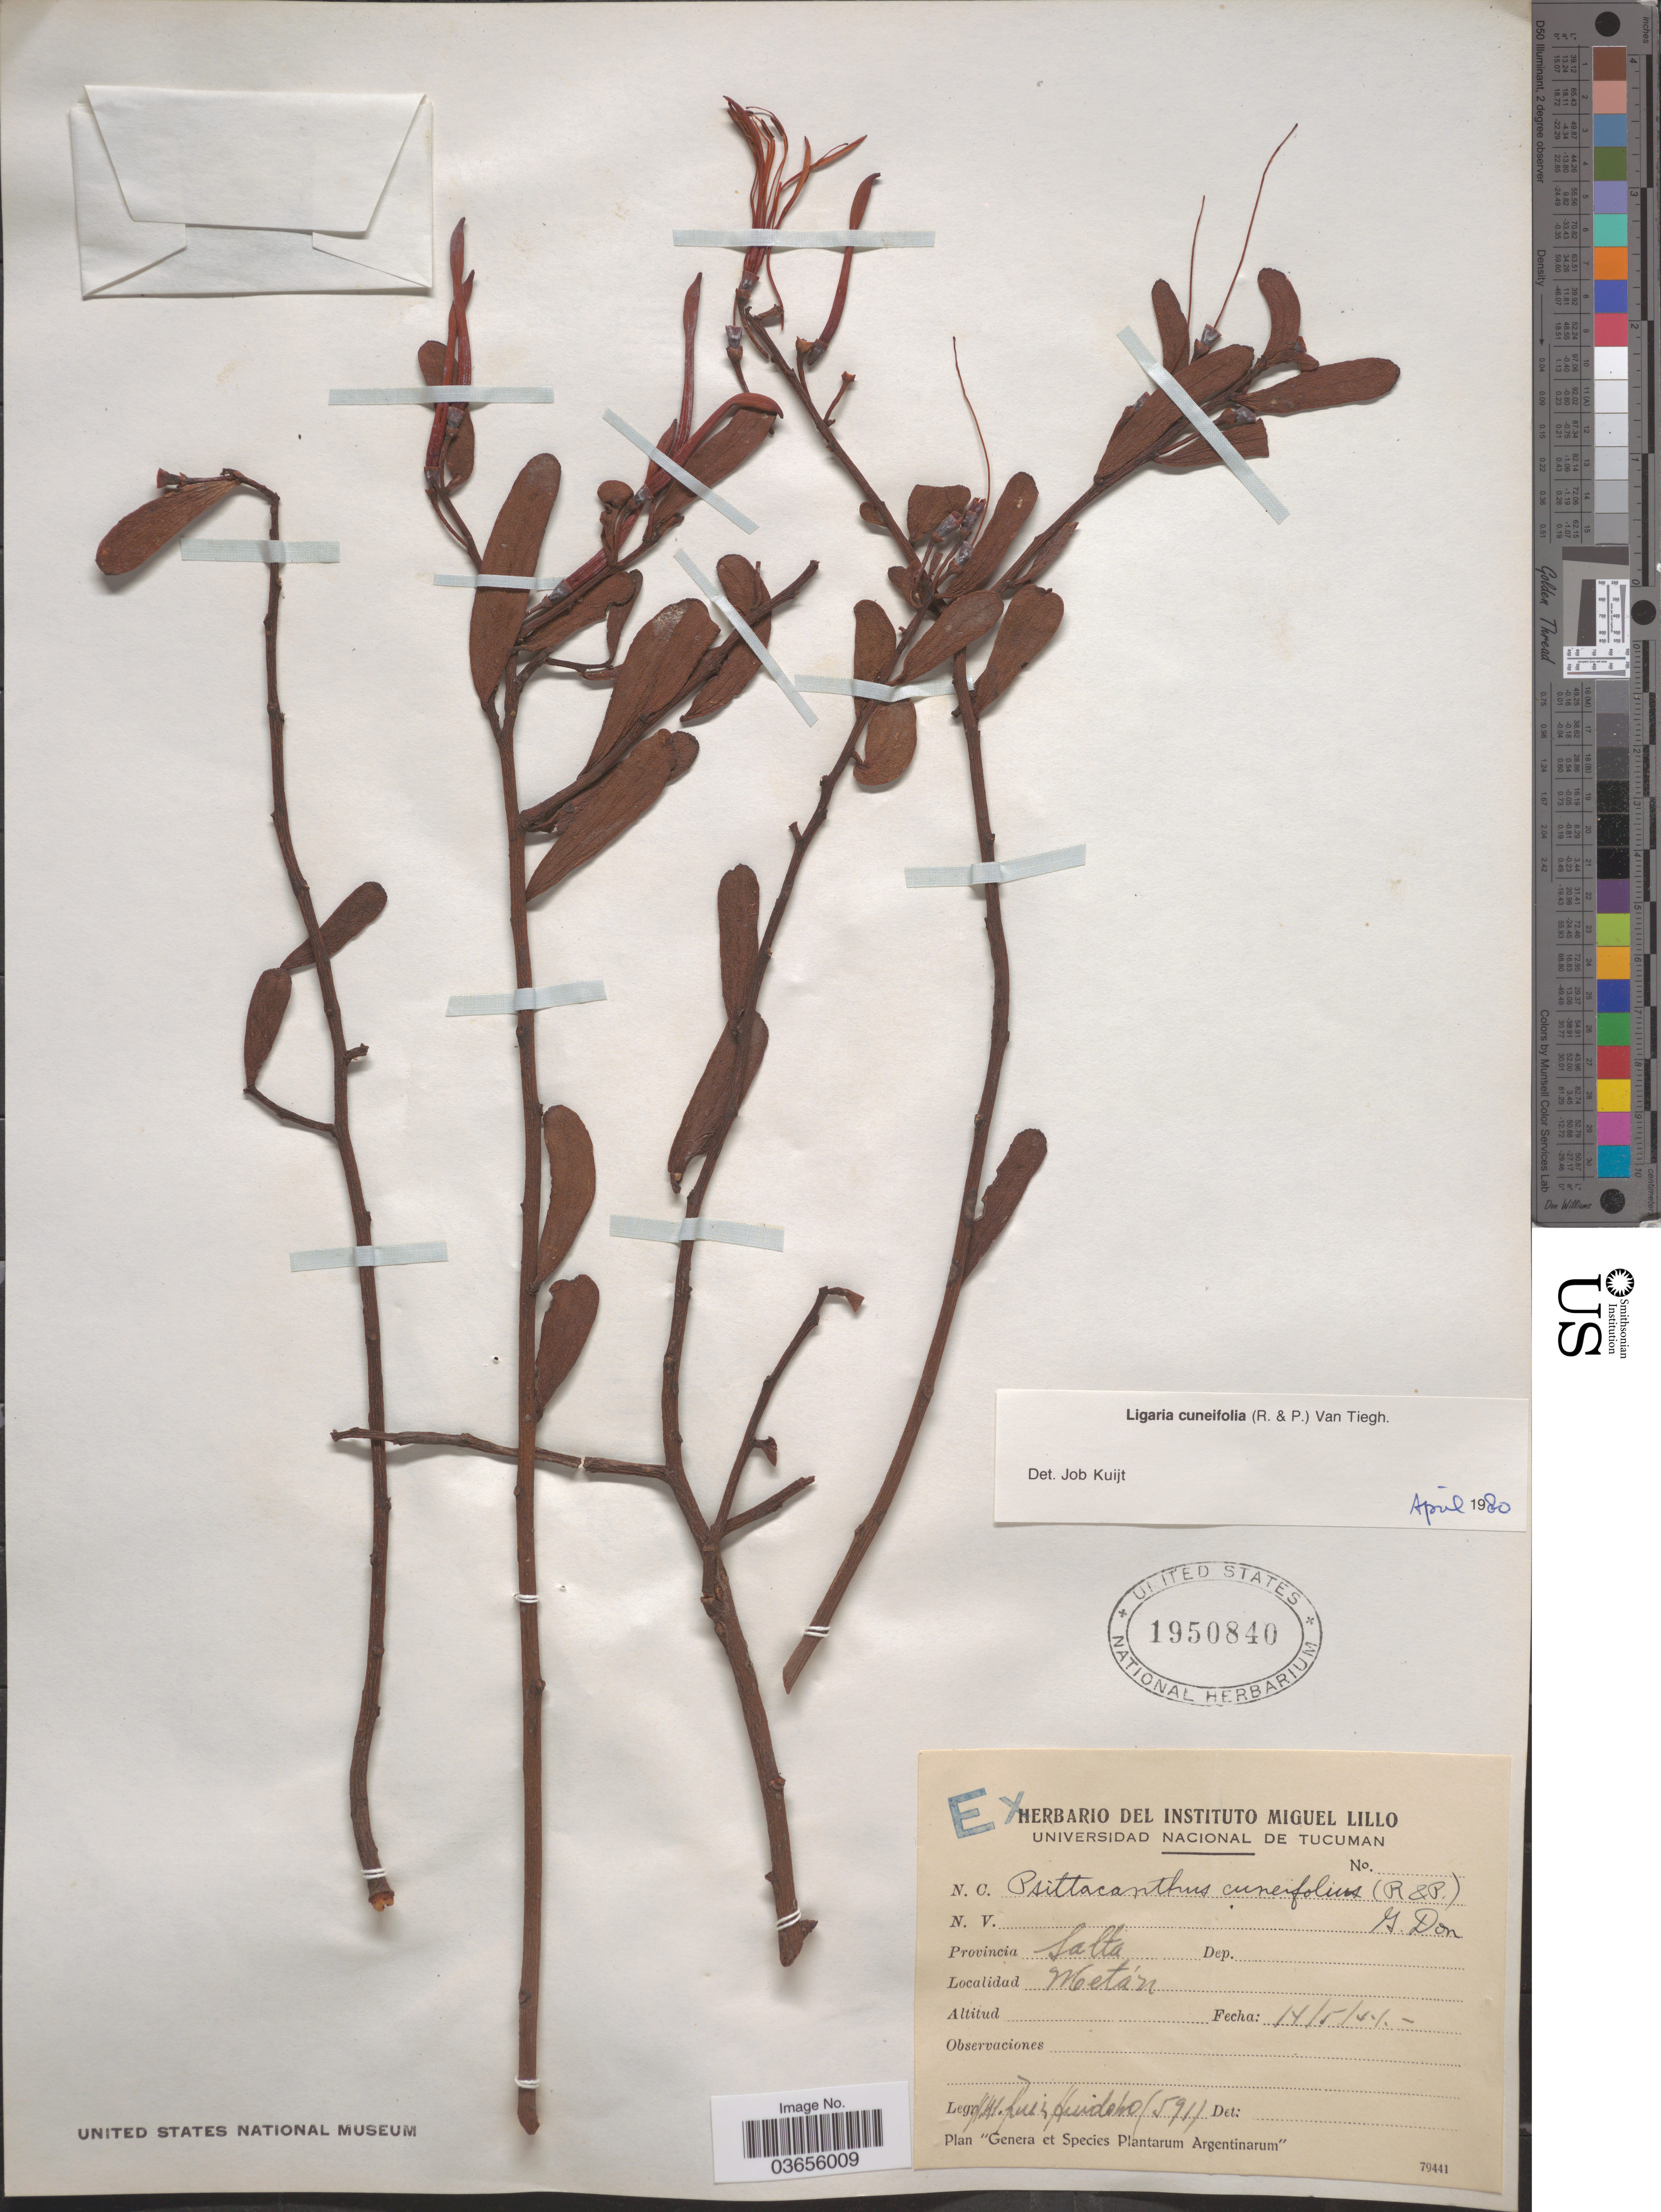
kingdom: Plantae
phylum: Tracheophyta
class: Magnoliopsida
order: Santalales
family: Loranthaceae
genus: Ligaria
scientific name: Ligaria cuneifolia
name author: (Ruiz & Pav.) Tiegh.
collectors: A. Ruiz Huidobo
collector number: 591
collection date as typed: Transcribed d/m/y: 14/5/41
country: Argentina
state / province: Salta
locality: Metán.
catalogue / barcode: US 1950840